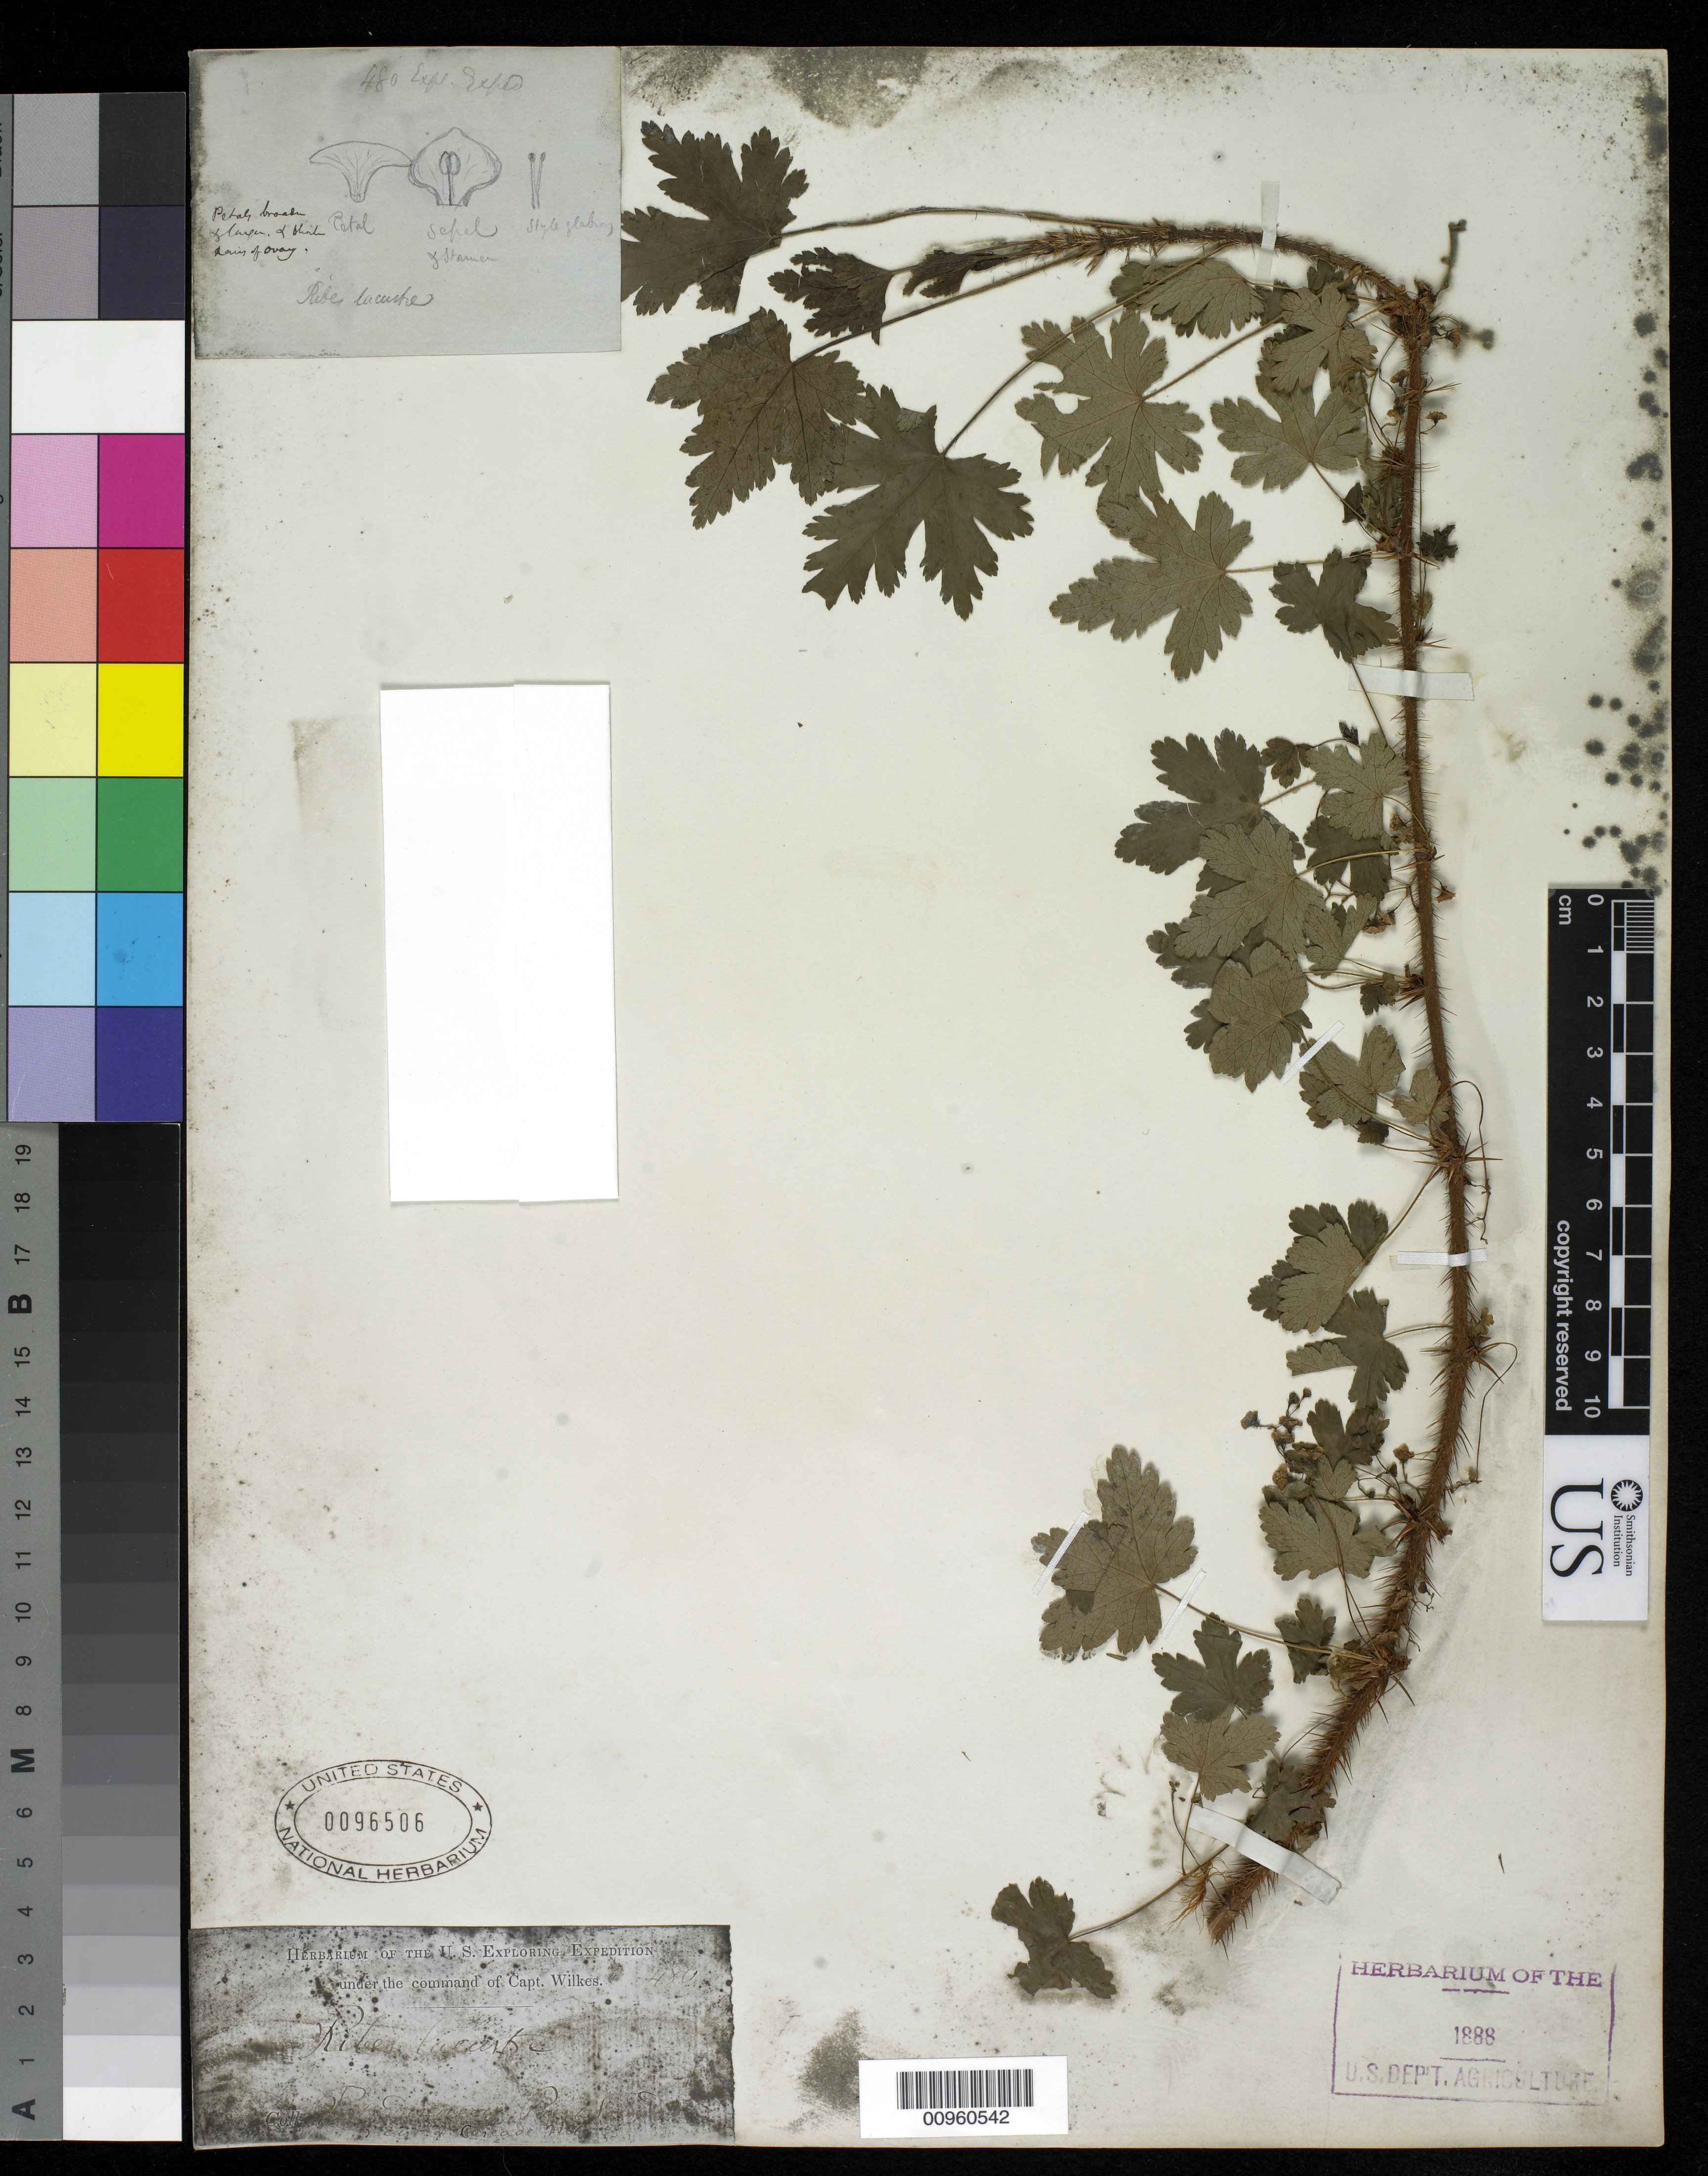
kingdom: Plantae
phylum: Tracheophyta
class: Magnoliopsida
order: Saxifragales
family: Grossulariaceae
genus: Ribes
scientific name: Ribes lacustre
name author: (Pers.) Poir.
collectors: Wilkes Explor. Exped.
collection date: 1838/1842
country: United States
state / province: Washington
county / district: King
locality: Puget Sound East of Cascade Mts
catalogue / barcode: US 96506